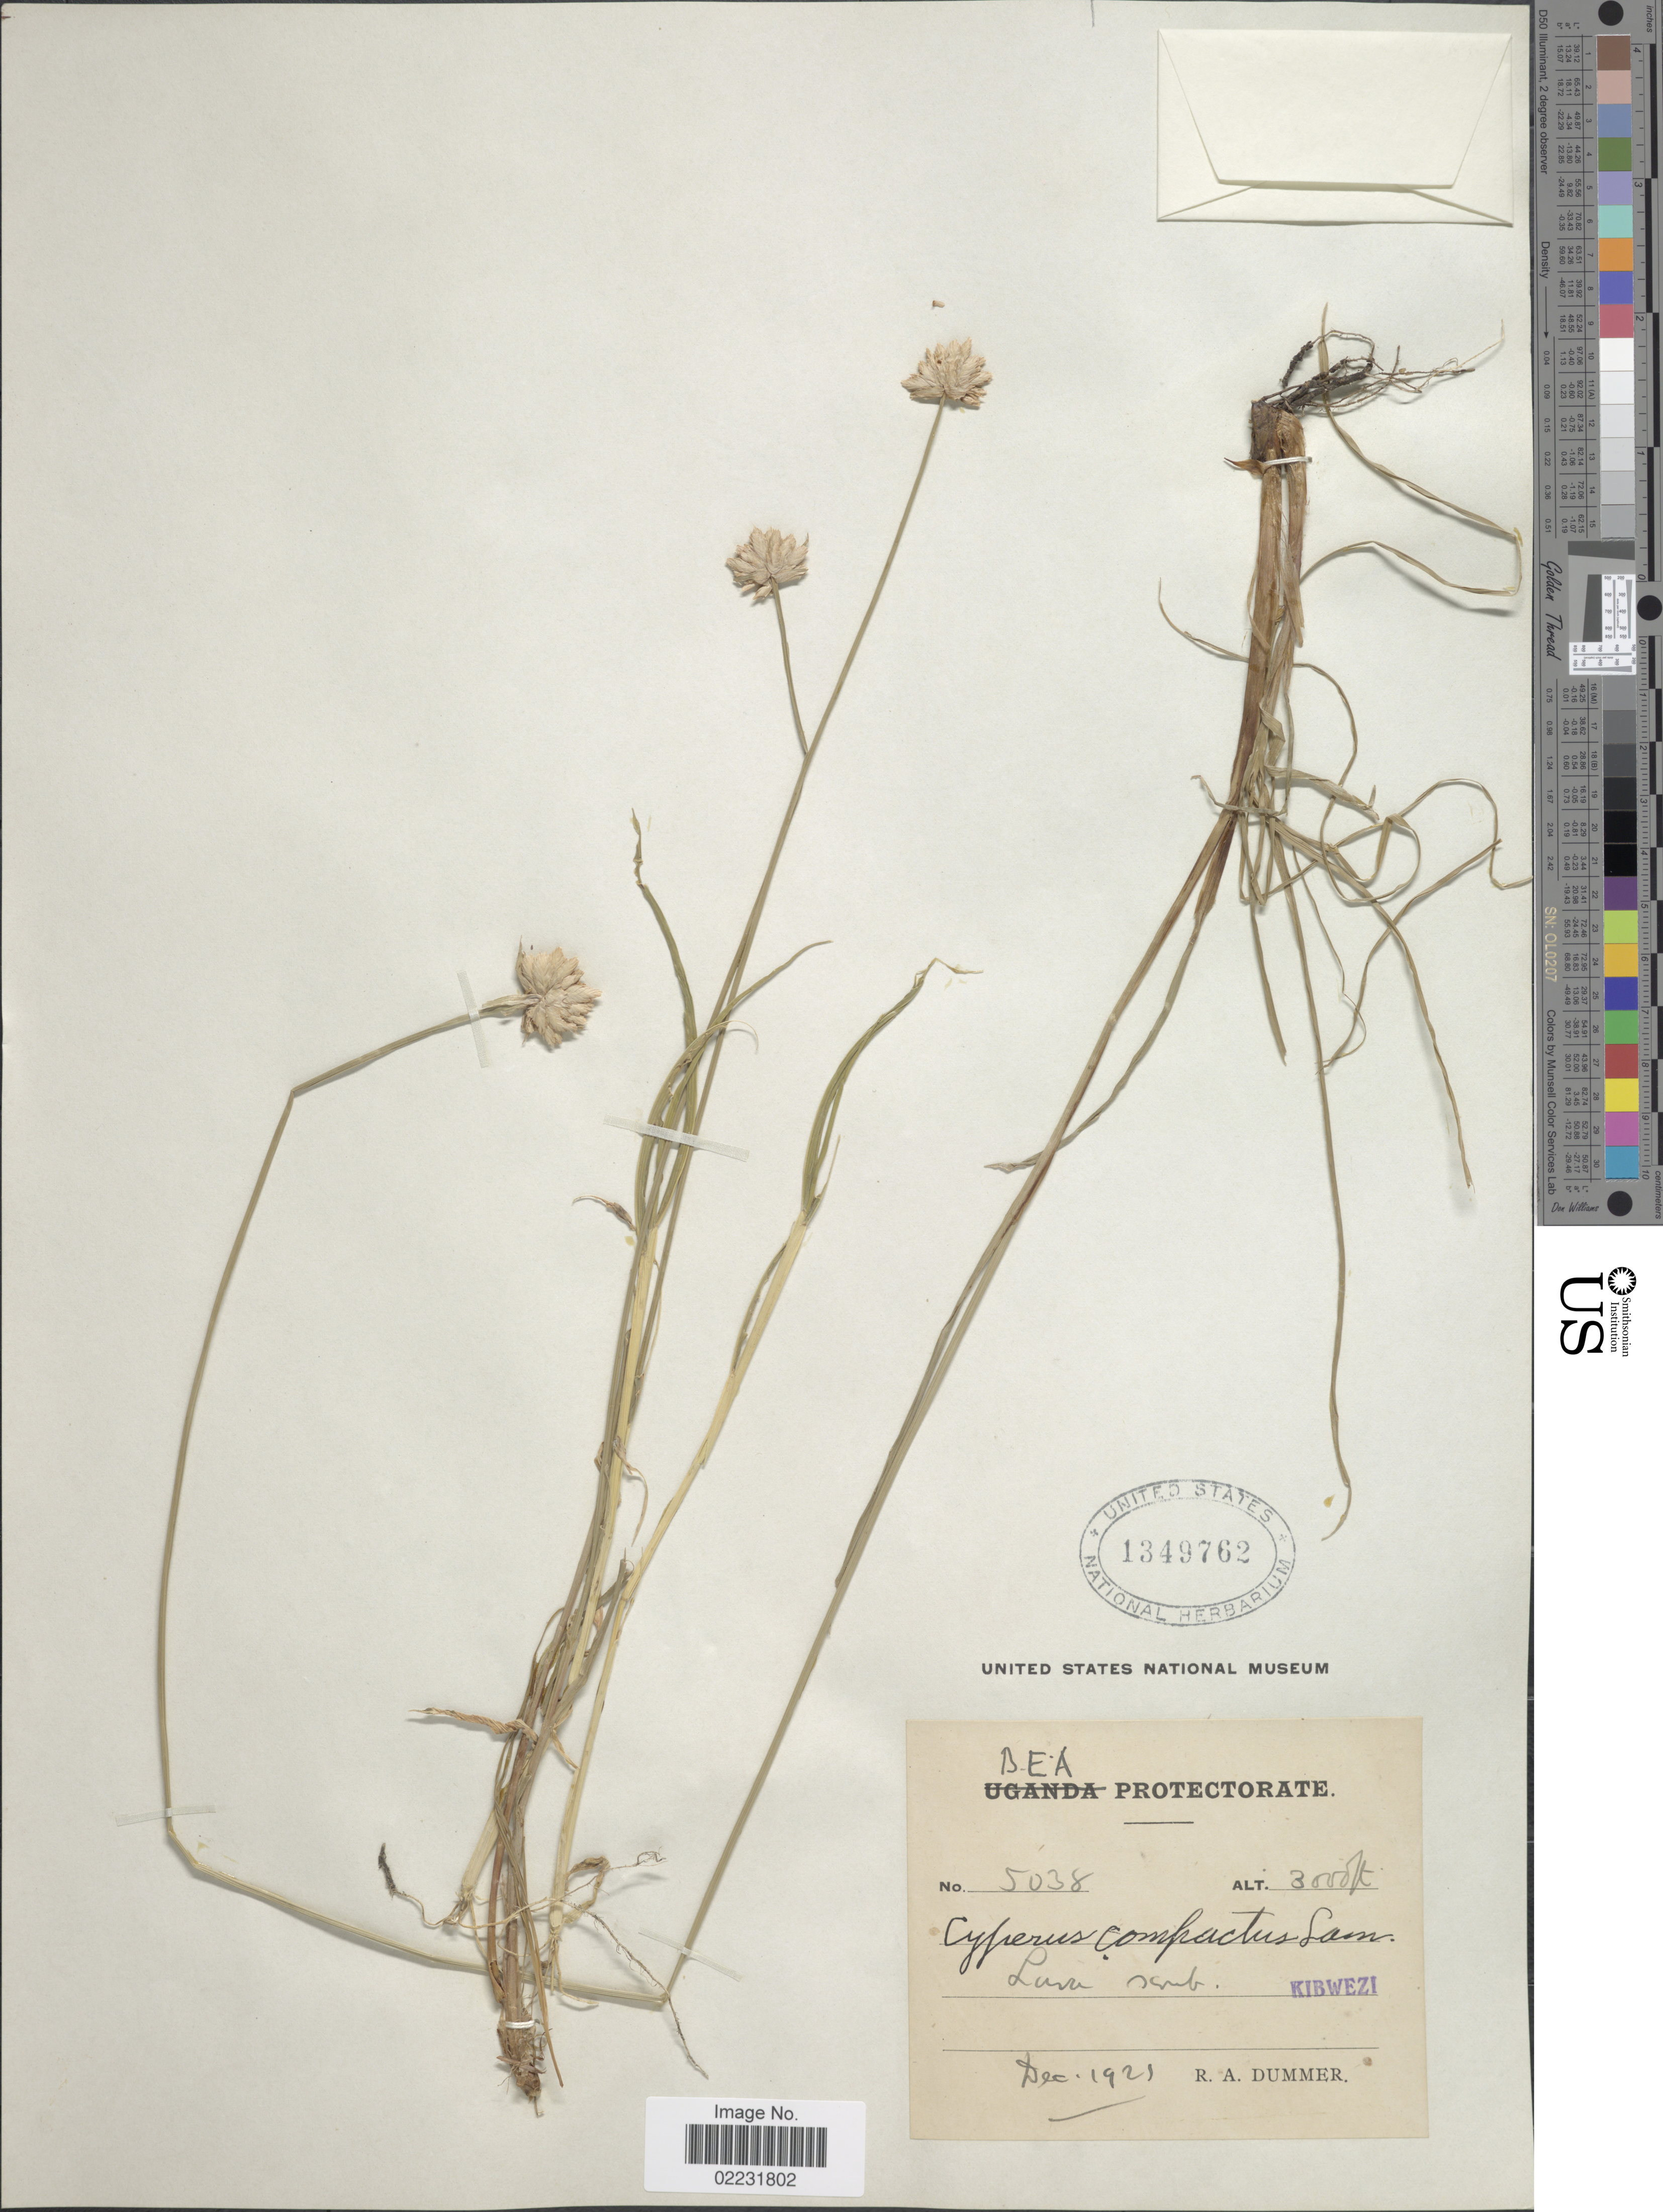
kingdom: Plantae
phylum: Tracheophyta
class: Liliopsida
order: Poales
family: Cyperaceae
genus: Cyperus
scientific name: Cyperus obtusiflorus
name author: Vahl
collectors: R. Dümmer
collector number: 5038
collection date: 1925-12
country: Kenya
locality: B.E.A. Protectorate, Kibwezi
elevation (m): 914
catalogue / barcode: US 1349762